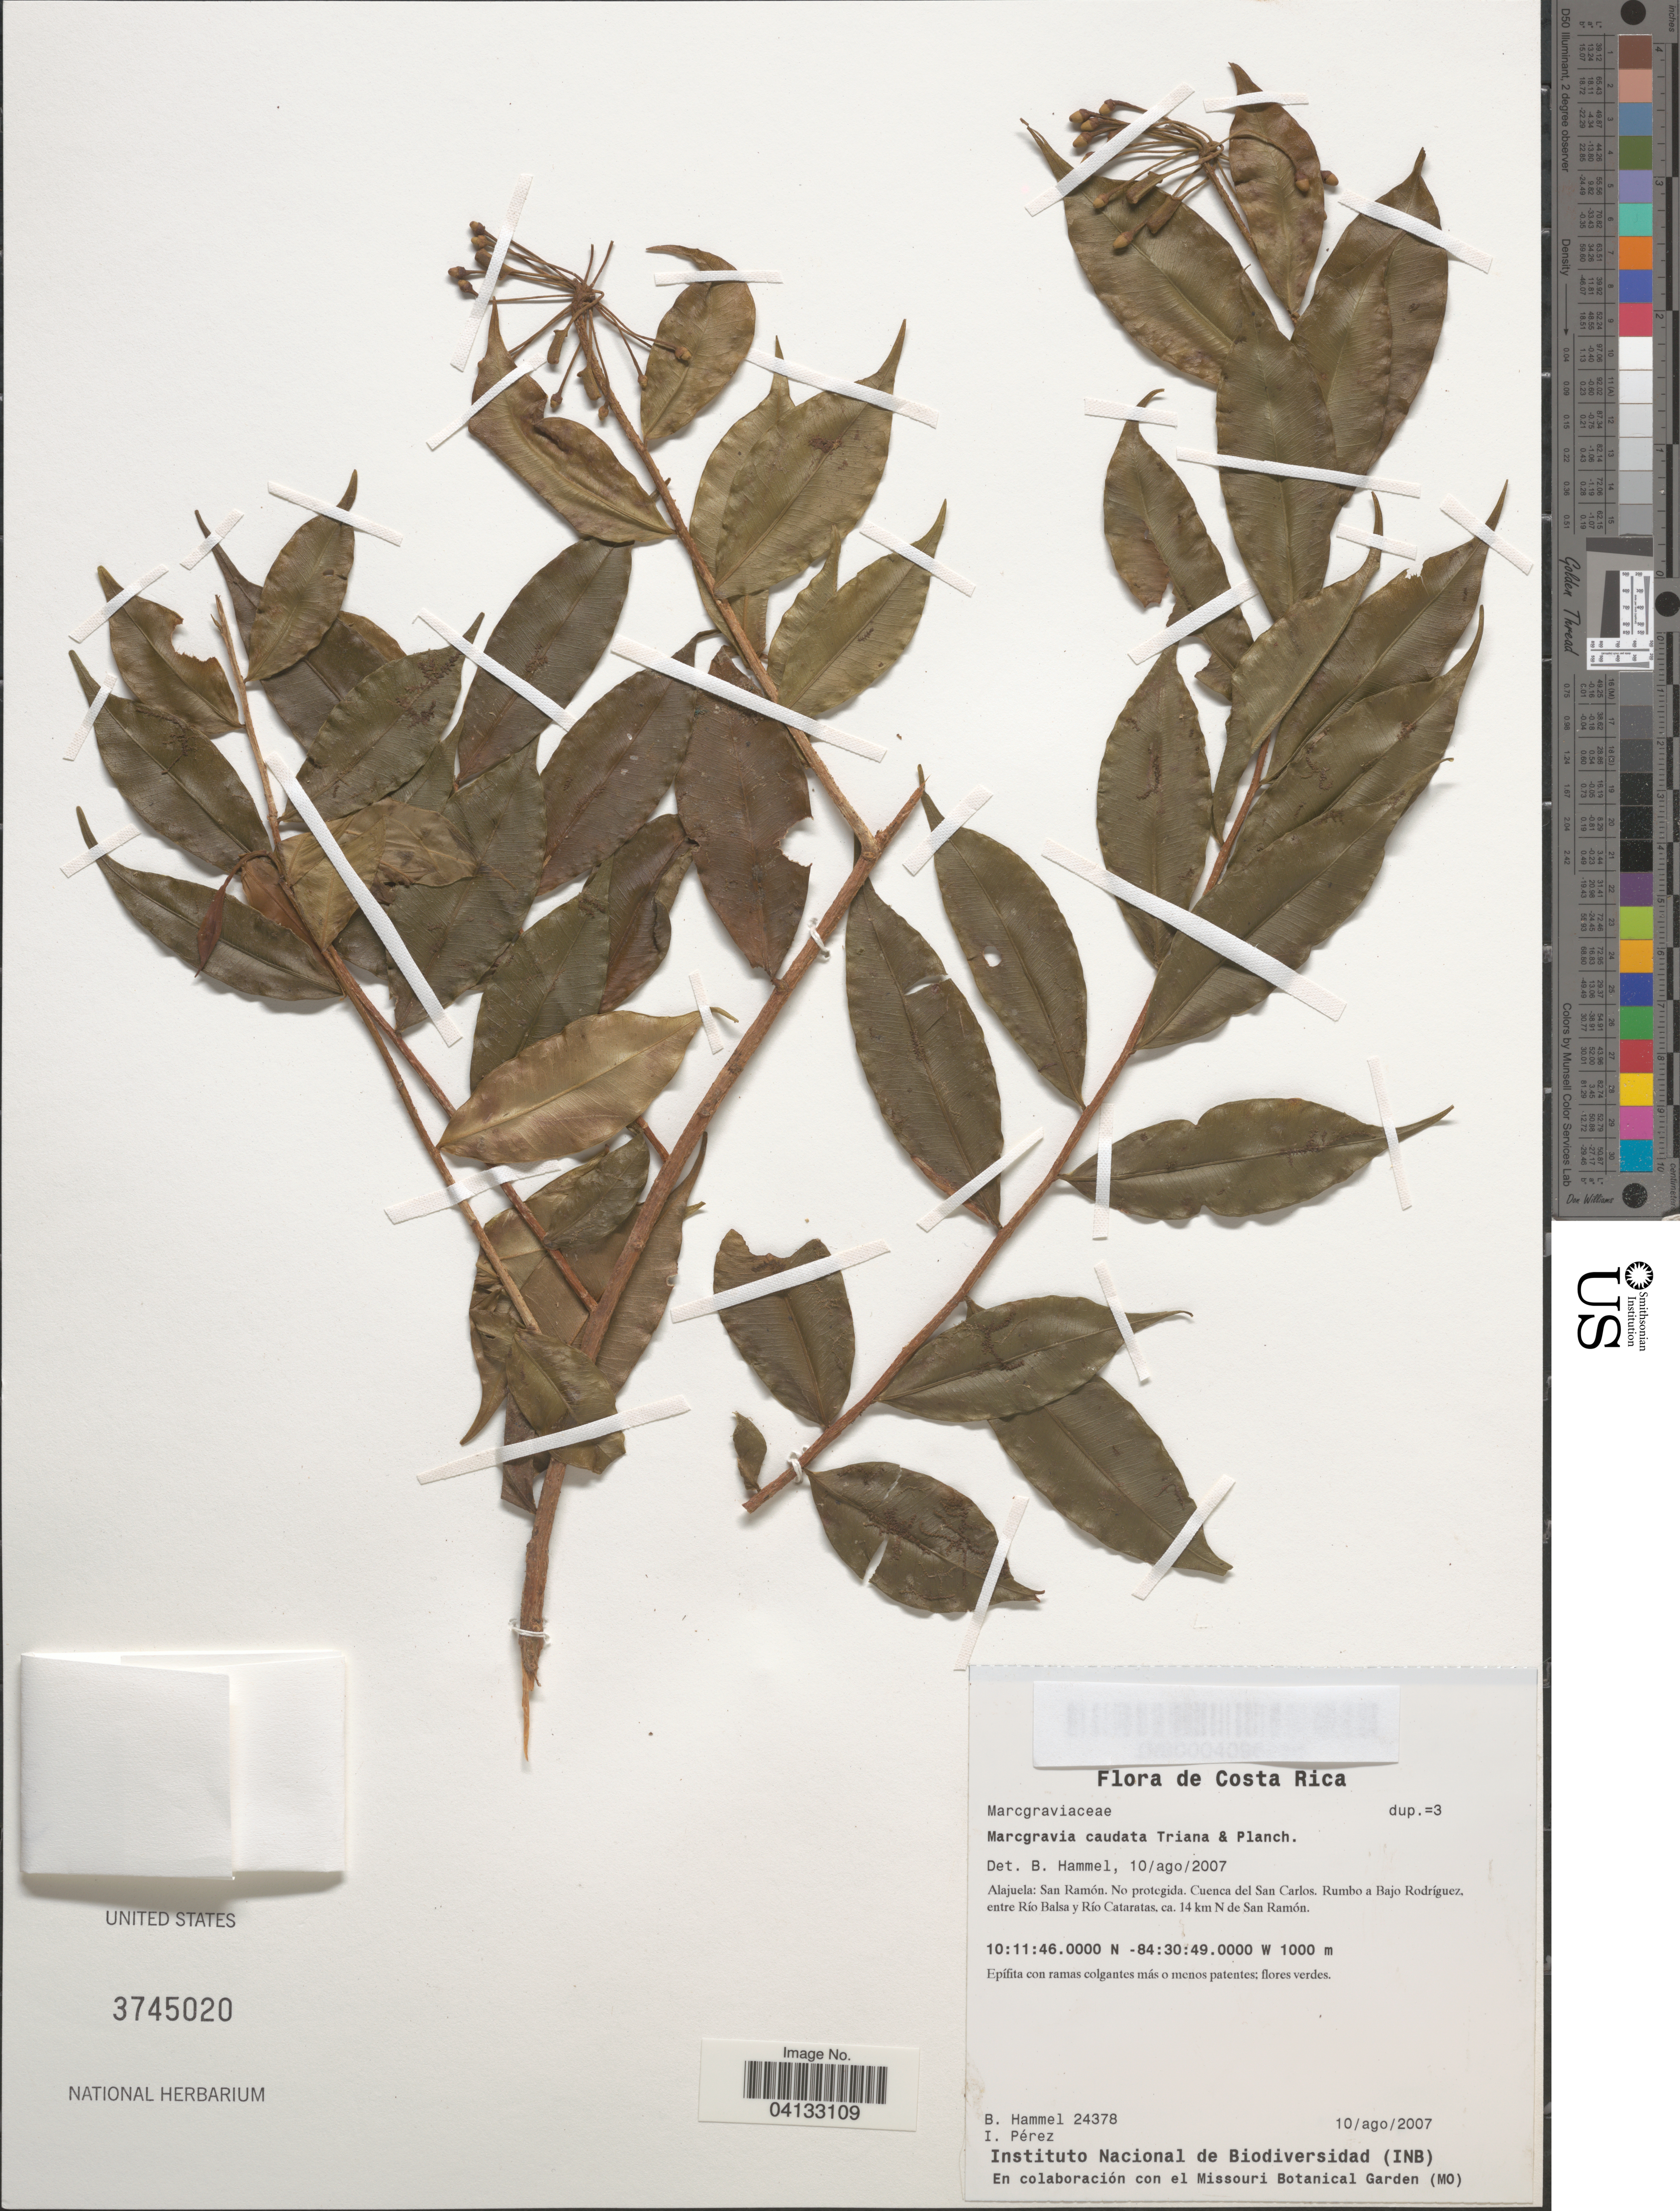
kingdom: Plantae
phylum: Tracheophyta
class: Magnoliopsida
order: Ericales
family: Marcgraviaceae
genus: Marcgravia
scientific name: Marcgravia caudata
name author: Triana & Planch.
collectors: B. Hammel & I. Pérez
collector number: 24378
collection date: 2007-08-10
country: Costa Rica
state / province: Alajuela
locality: San Ramón. No protegida. Cuenca del San Carlos. Rumbo a Bajo Rodríguez, entre Río Balsa y Río Cataratas, ca. 14 km N de San Ramón.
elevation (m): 1000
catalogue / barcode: US 3745020